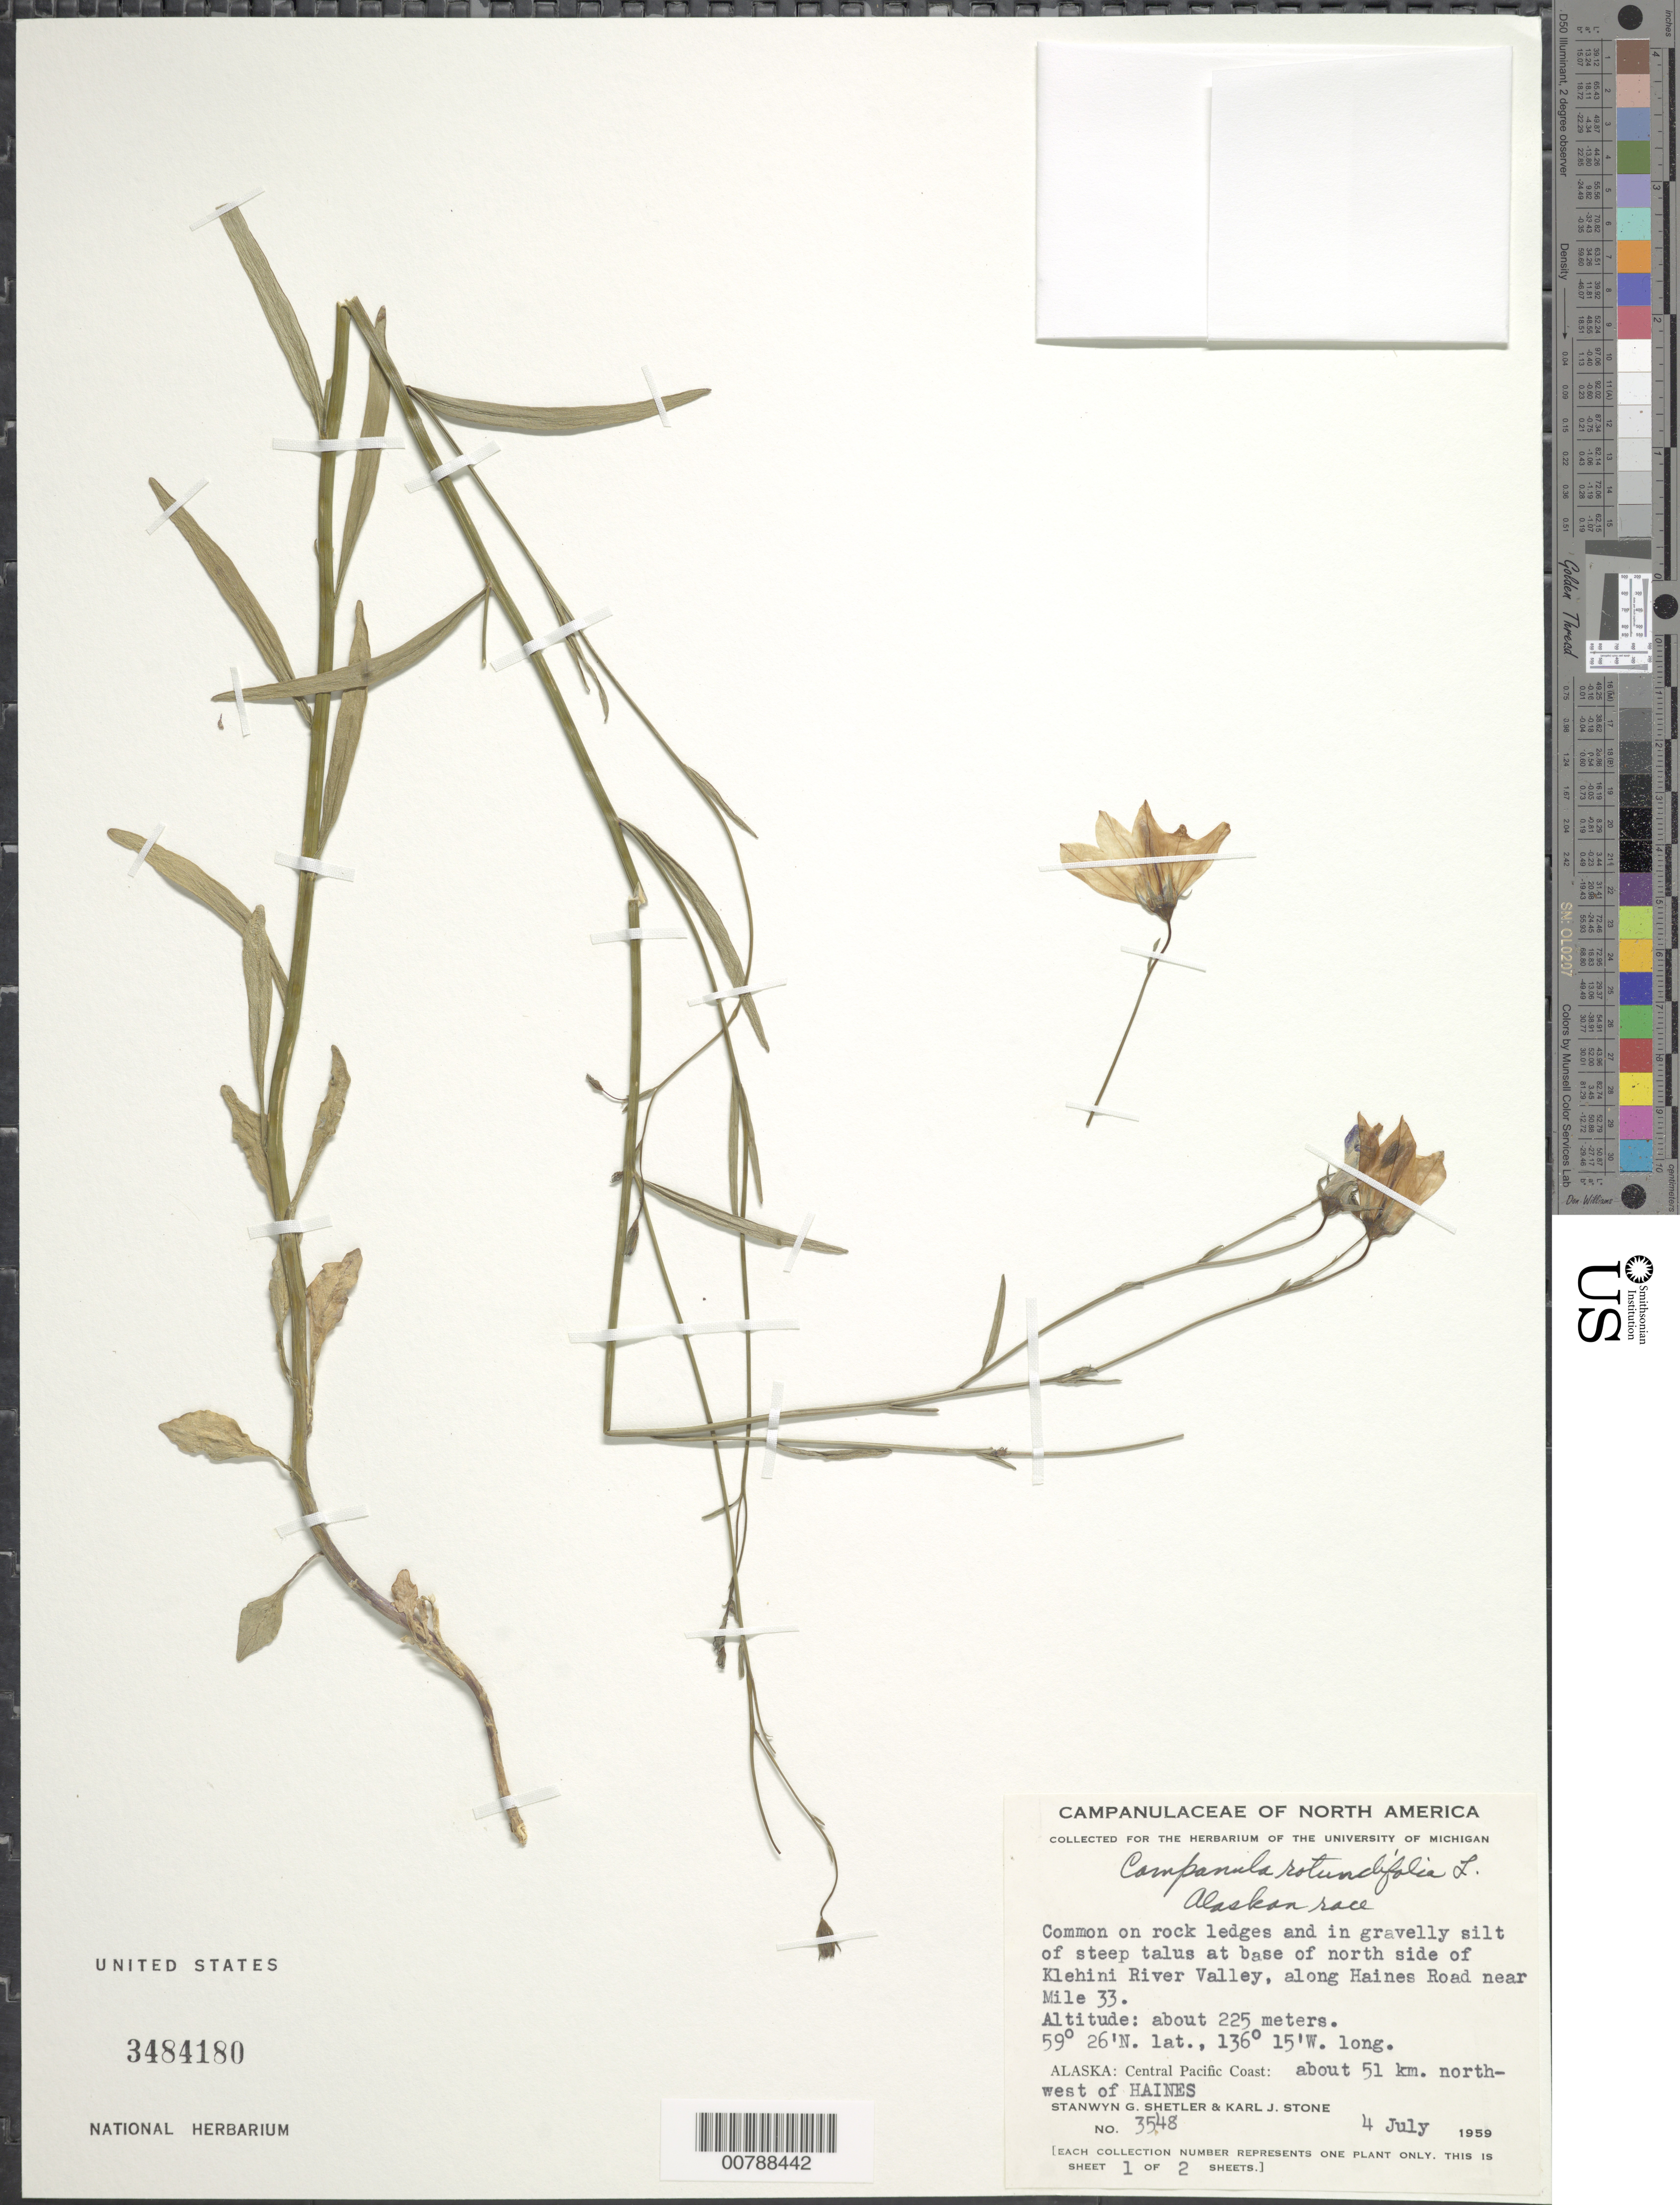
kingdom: Plantae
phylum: Tracheophyta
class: Magnoliopsida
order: Asterales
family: Campanulaceae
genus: Campanula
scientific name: Campanula rotundifolia L. Alaskan race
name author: L.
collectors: S. Shetler & K. J. Stone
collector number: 3548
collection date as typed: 4 July 1959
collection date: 1959-07-04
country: United States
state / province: Alaska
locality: North side of Klehini River Valley, along Haines Road near Mile 33. About 51 km northwest of Haines. Central Pacific Coast.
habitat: Common on rock ledges and in gravelly silt of steep talus.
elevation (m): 225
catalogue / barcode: US 3484180